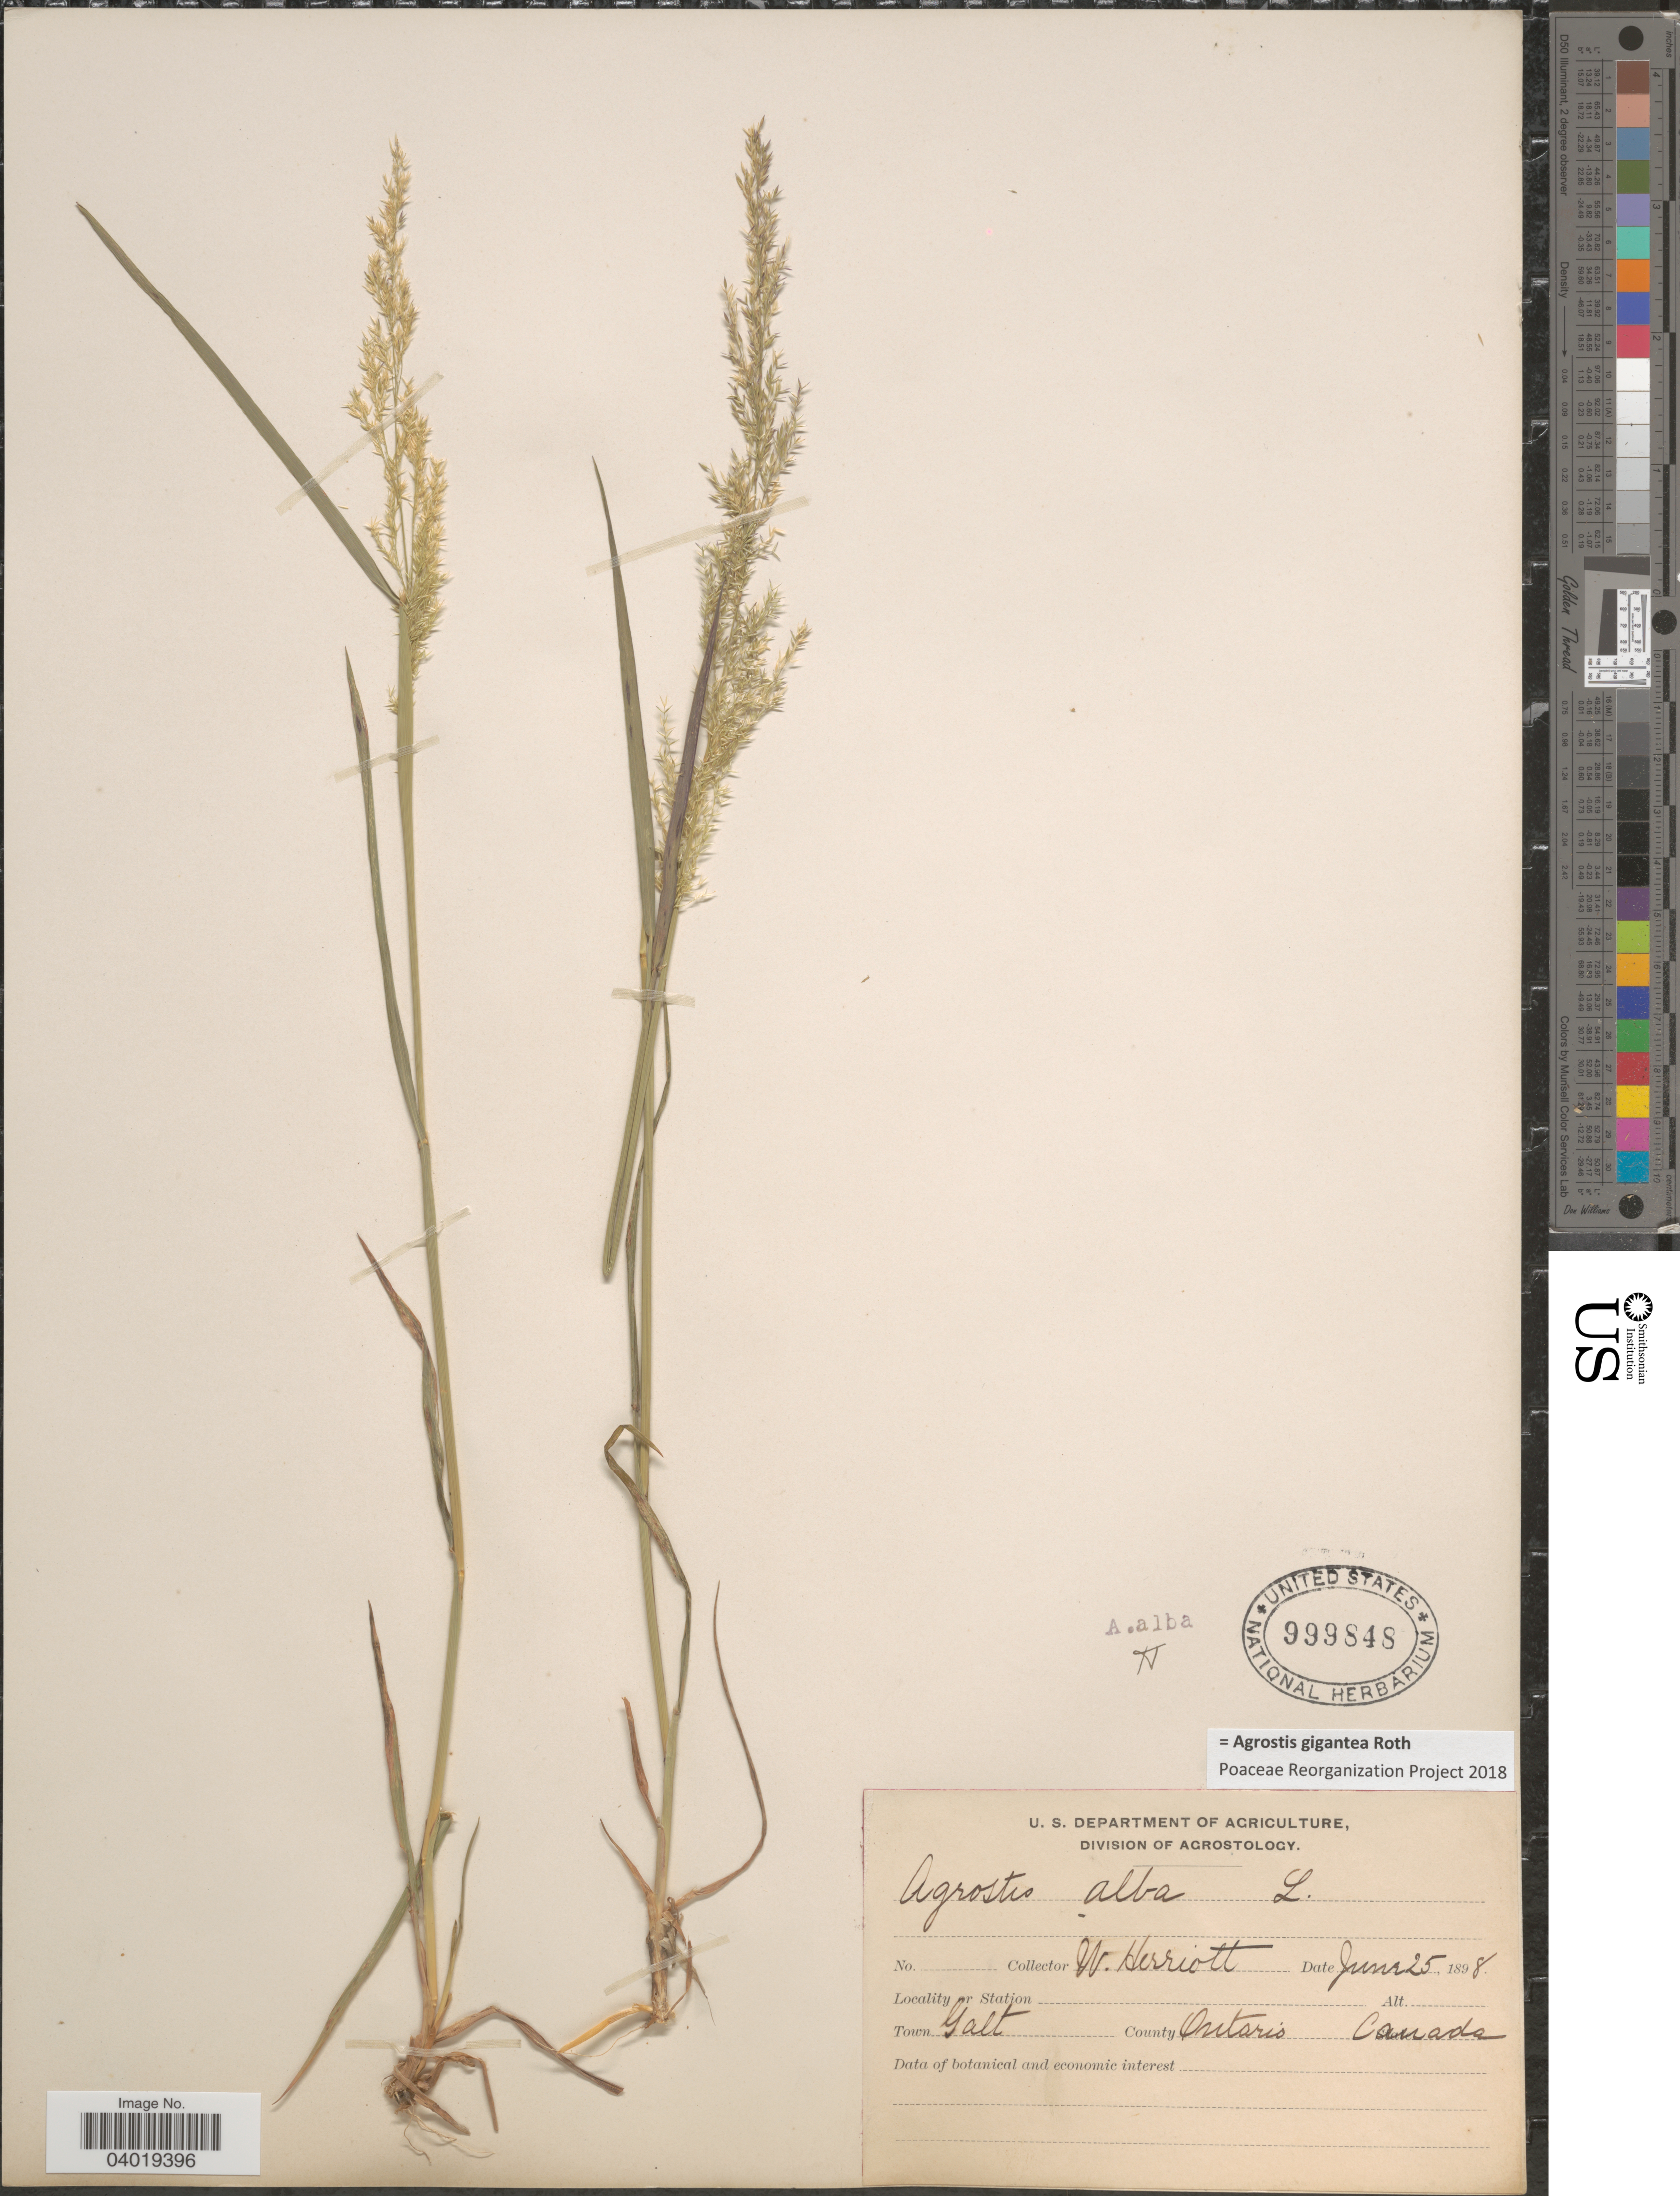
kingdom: Plantae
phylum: Tracheophyta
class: Liliopsida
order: Poales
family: Poaceae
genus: Agrostis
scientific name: Agrostis gigantea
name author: Roth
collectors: W. Herriot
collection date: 1898-06-25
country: Canada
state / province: Ontario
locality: Town Galt. County Ontario.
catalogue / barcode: US 999848